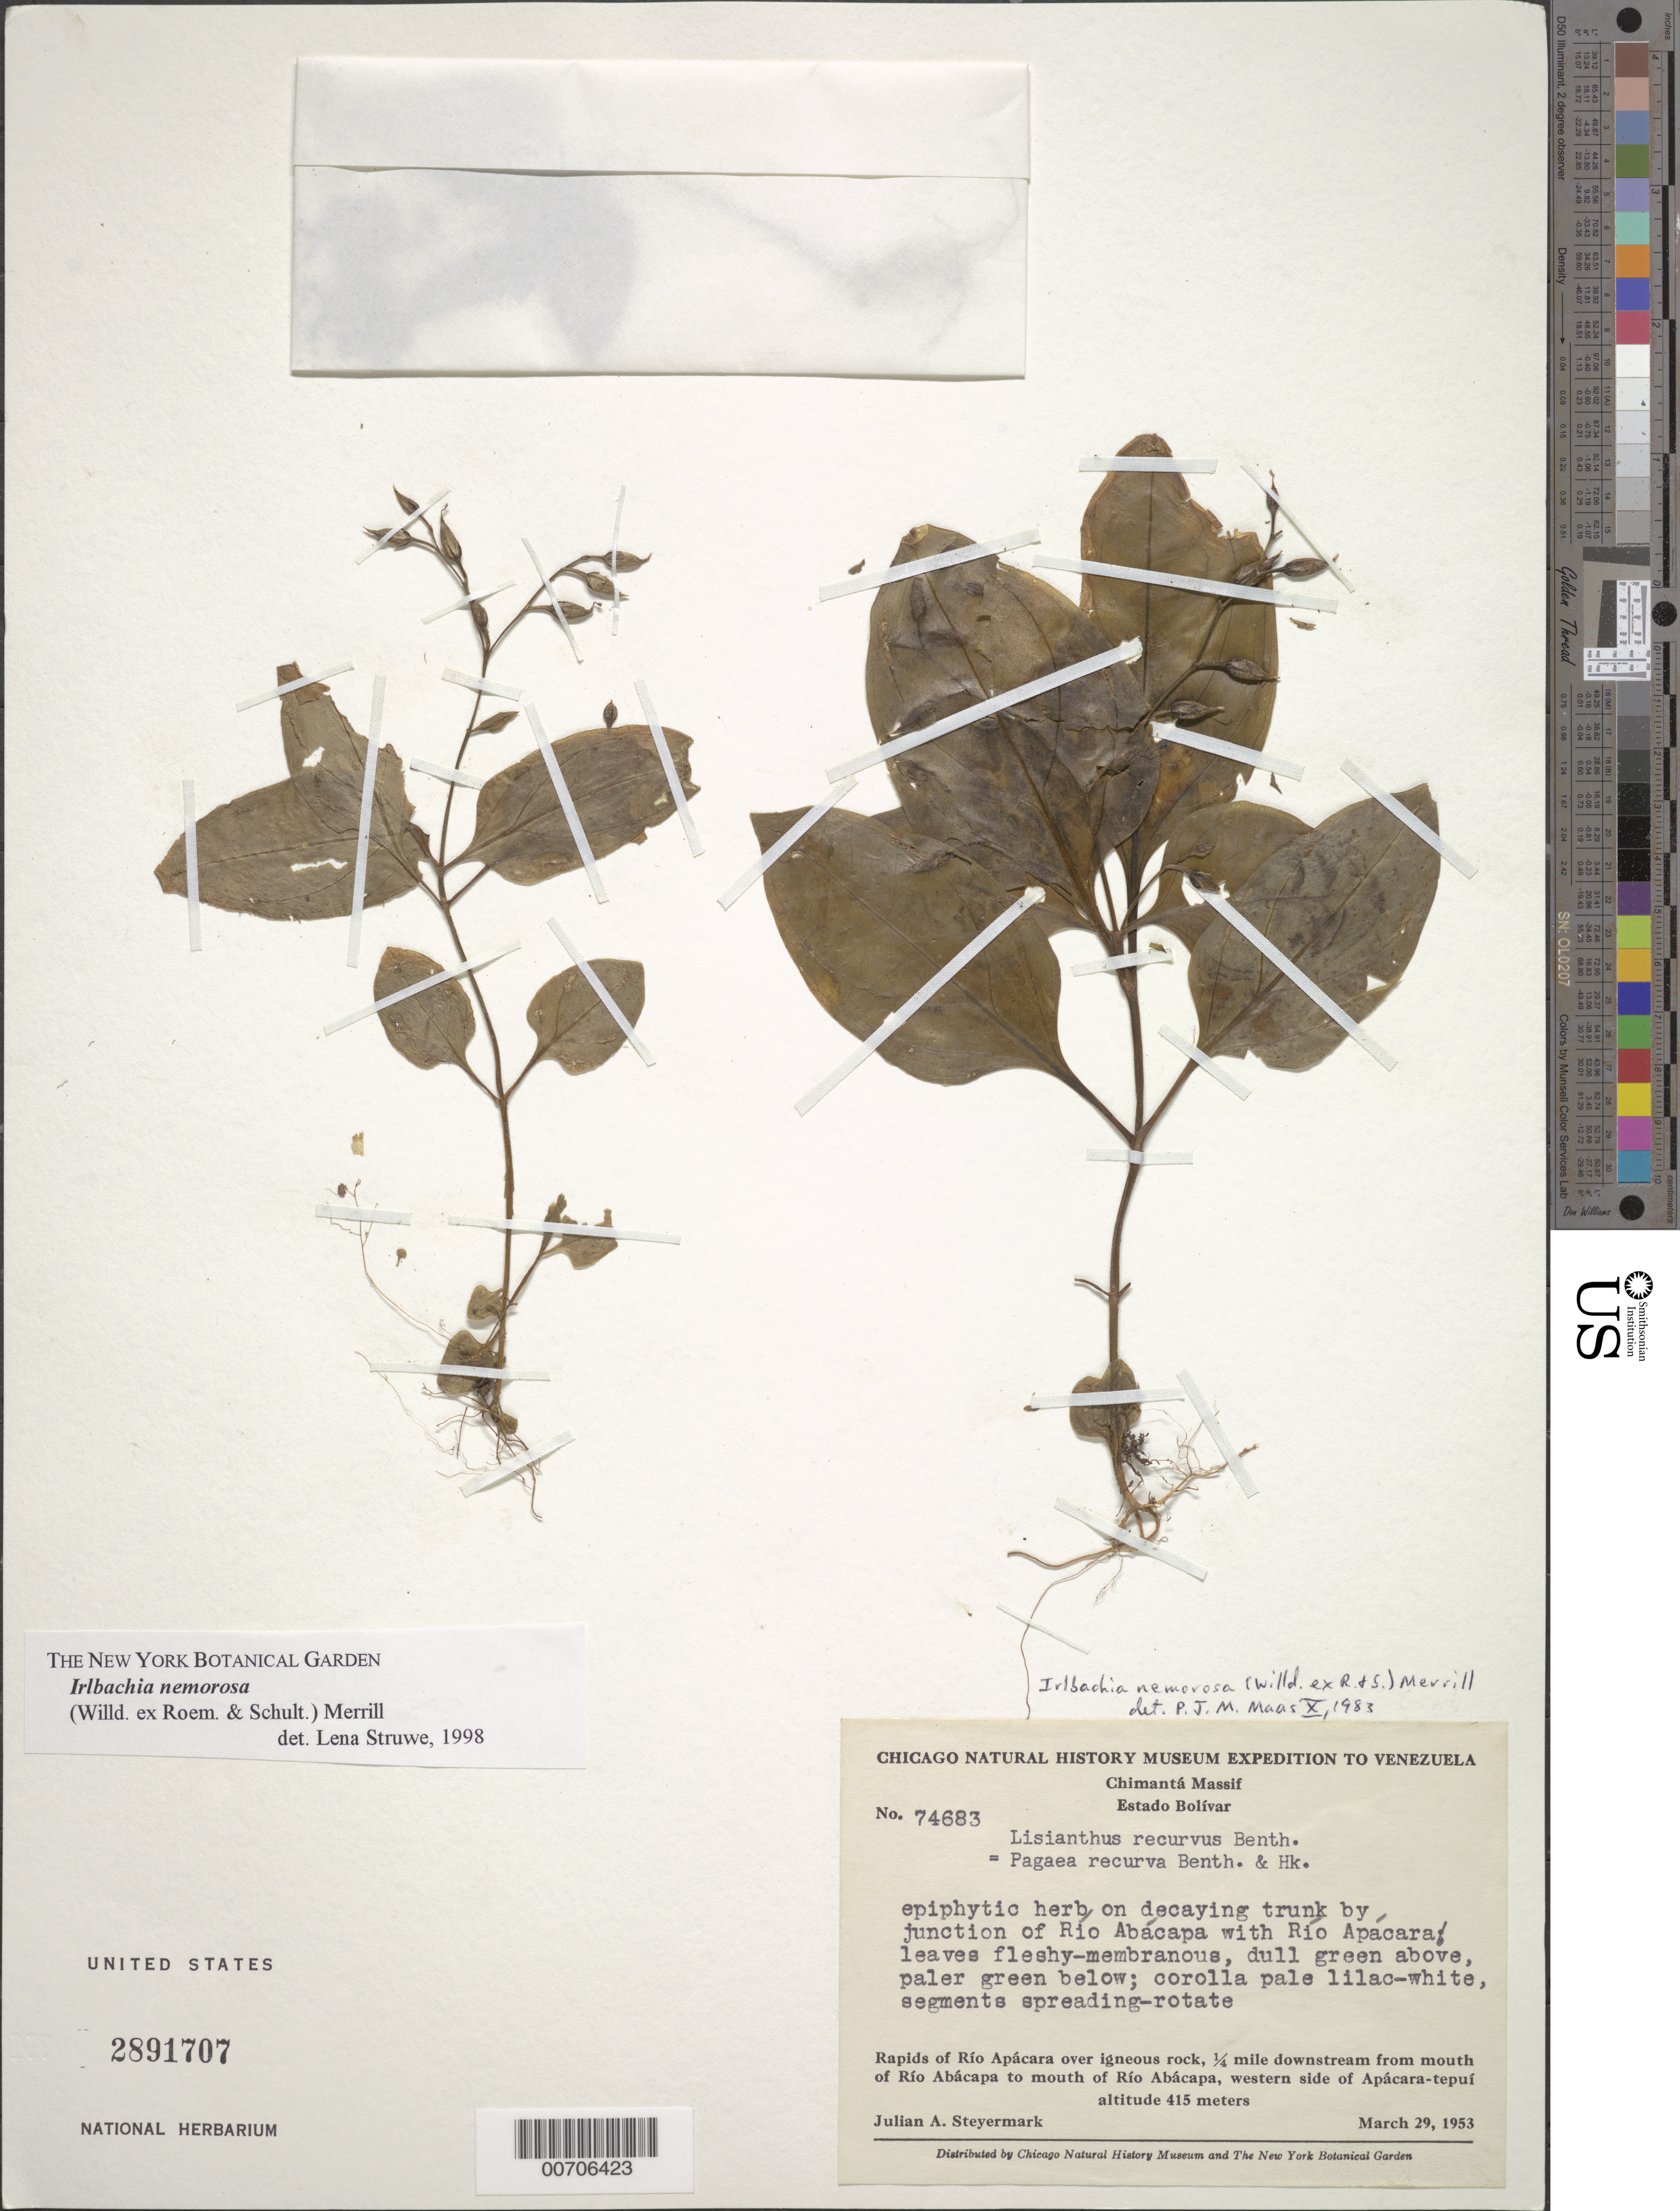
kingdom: Plantae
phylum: Tracheophyta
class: Magnoliopsida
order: Gentianales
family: Gentianaceae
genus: Irlbachia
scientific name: Irlbachia nemorosa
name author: (Willd. ex Roem. & Schult.) Merr.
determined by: Struwe, L.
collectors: J. Steyermark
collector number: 74683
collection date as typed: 29-Mar-53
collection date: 1953-03-29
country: Venezuela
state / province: Bolívar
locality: Río Apácara, 1/4 mile downstream from mouth of Río Abácapa, W-side of Apácara-tepuí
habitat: On decaying trunk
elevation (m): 415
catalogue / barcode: US 2891707